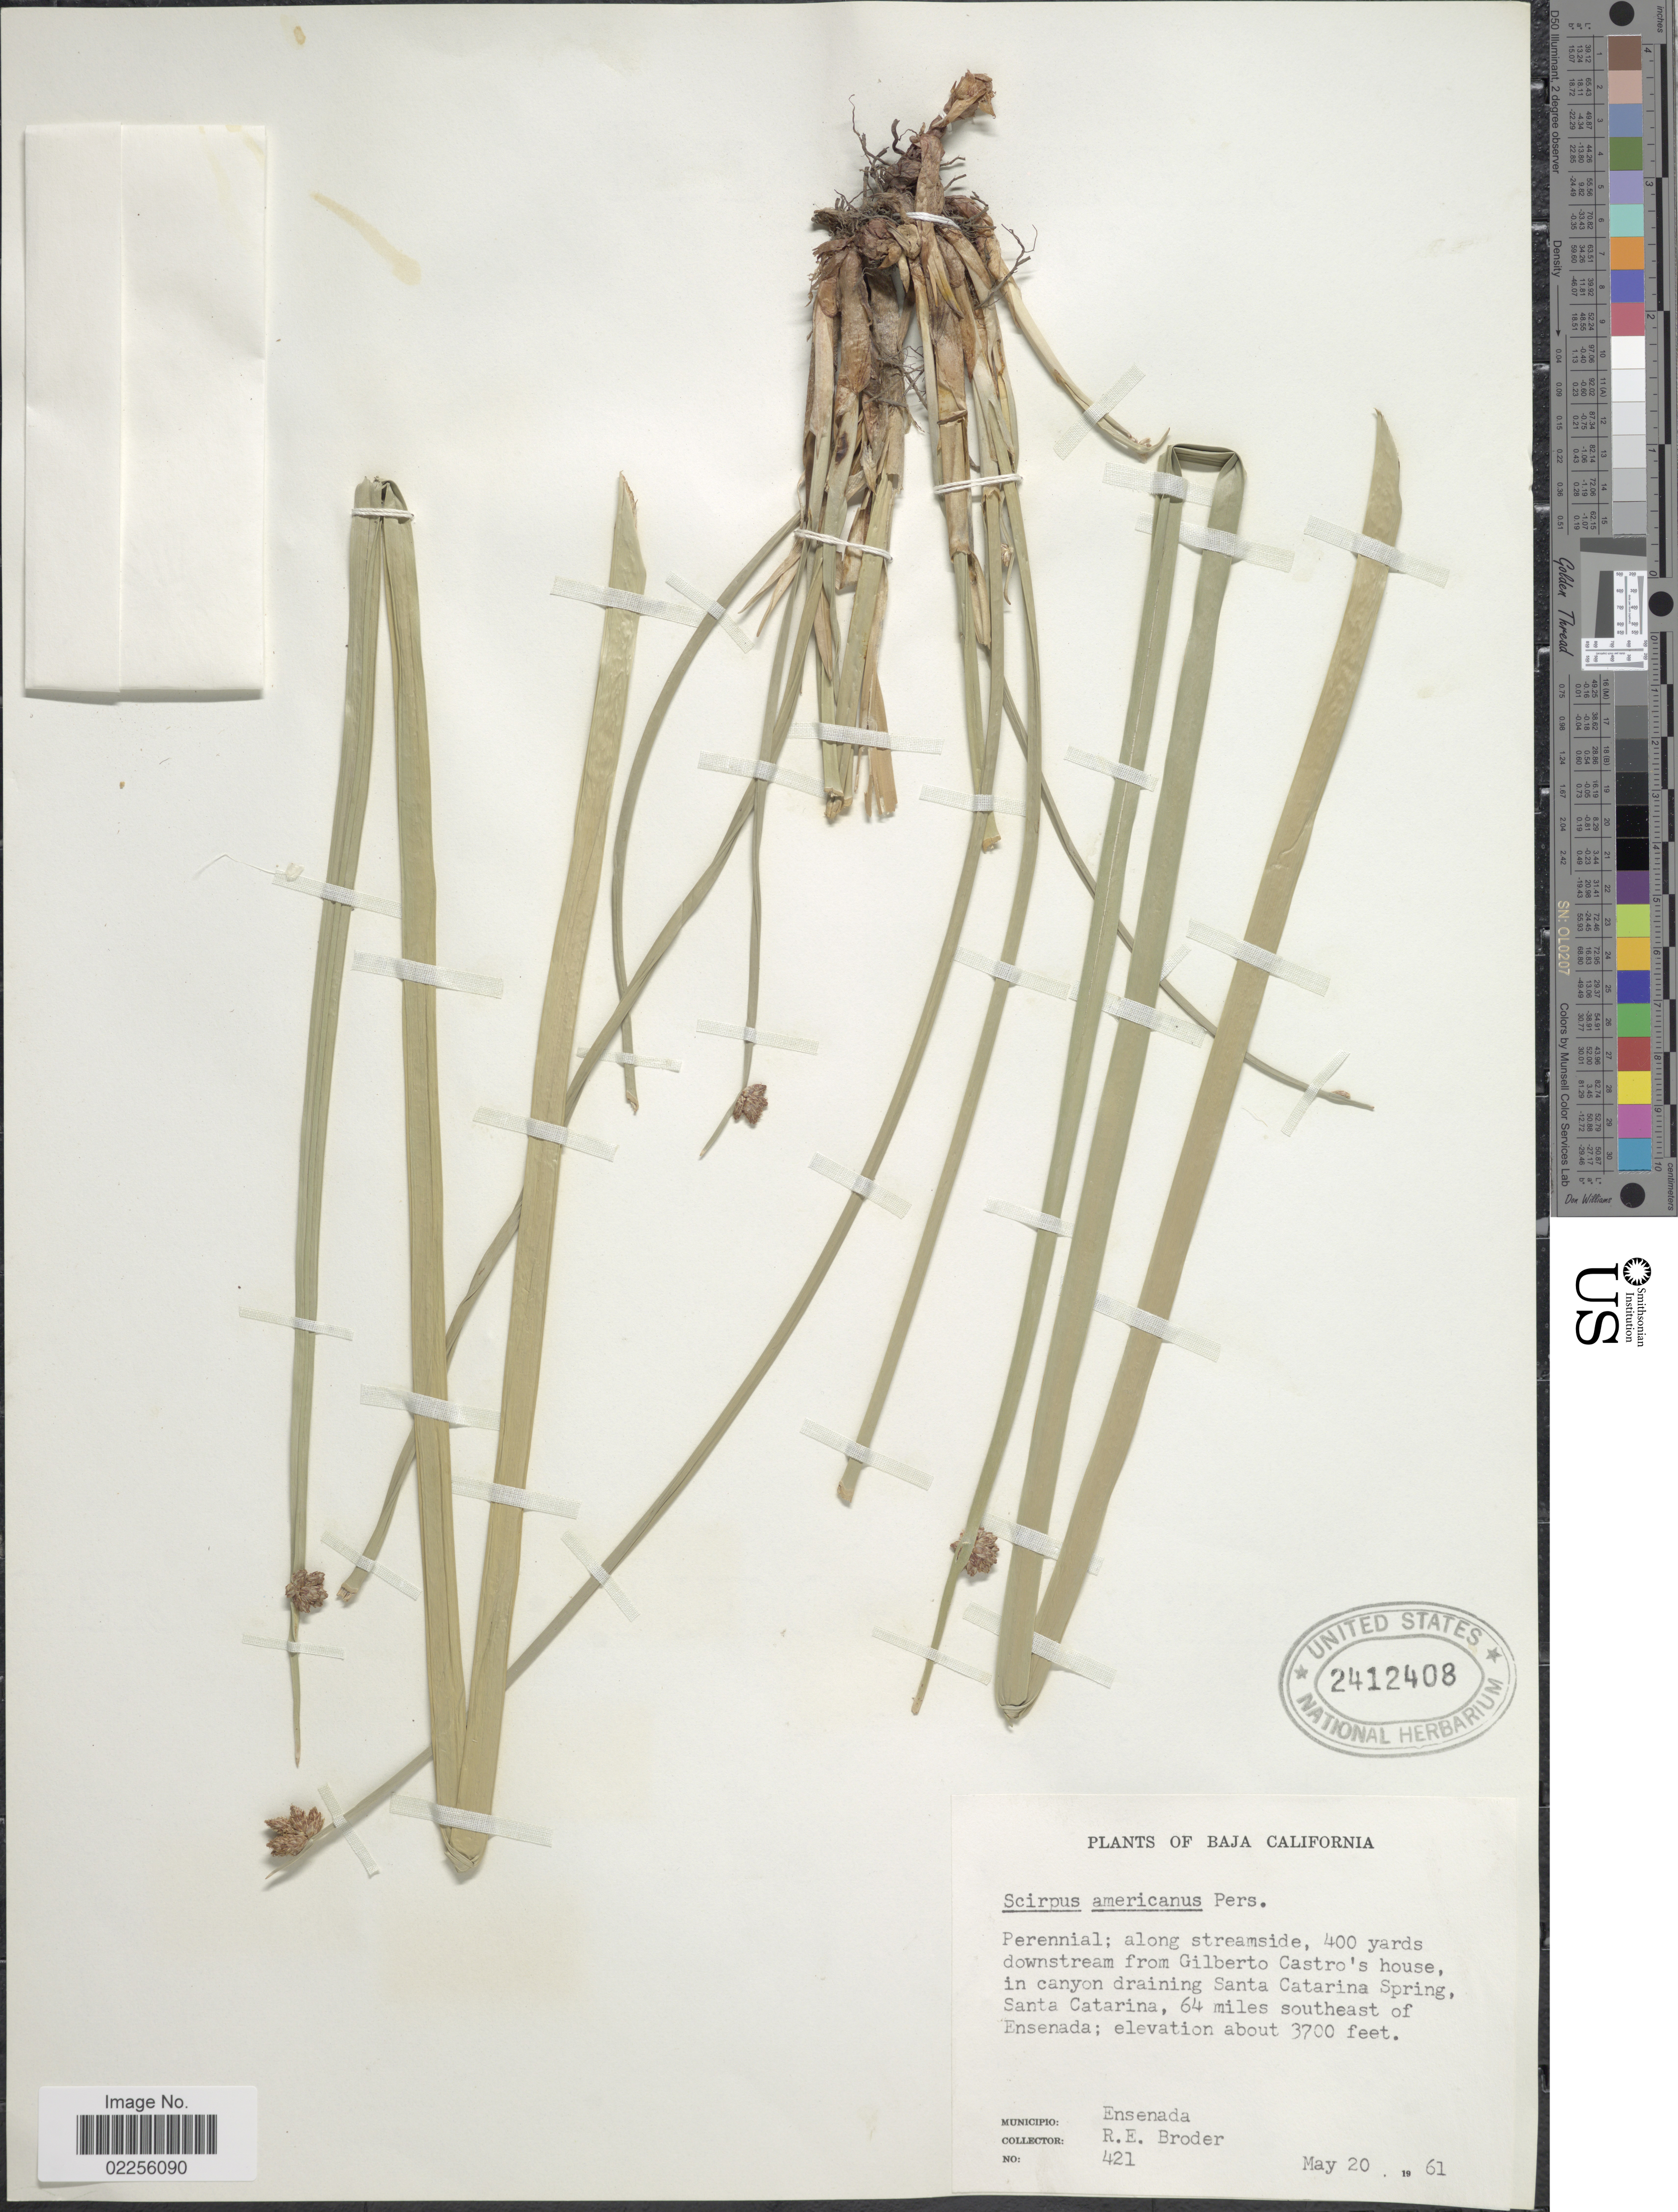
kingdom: Plantae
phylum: Tracheophyta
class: Liliopsida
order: Poales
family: Cyperaceae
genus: Schoenoplectus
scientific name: Schoenoplectus pungens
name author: (Vahl) Palla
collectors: R. Broder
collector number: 421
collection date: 1961-05-20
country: Mexico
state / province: Baja California Norte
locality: Perennial; along streamside, 400 yards downstreams from Gilberto Castro's house, in canyon draining Santa Catarina Spring, Santa Catarina, 64 miles southeast of Ensenada, Municipio: Ensenada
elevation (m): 1128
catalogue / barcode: US 2412408